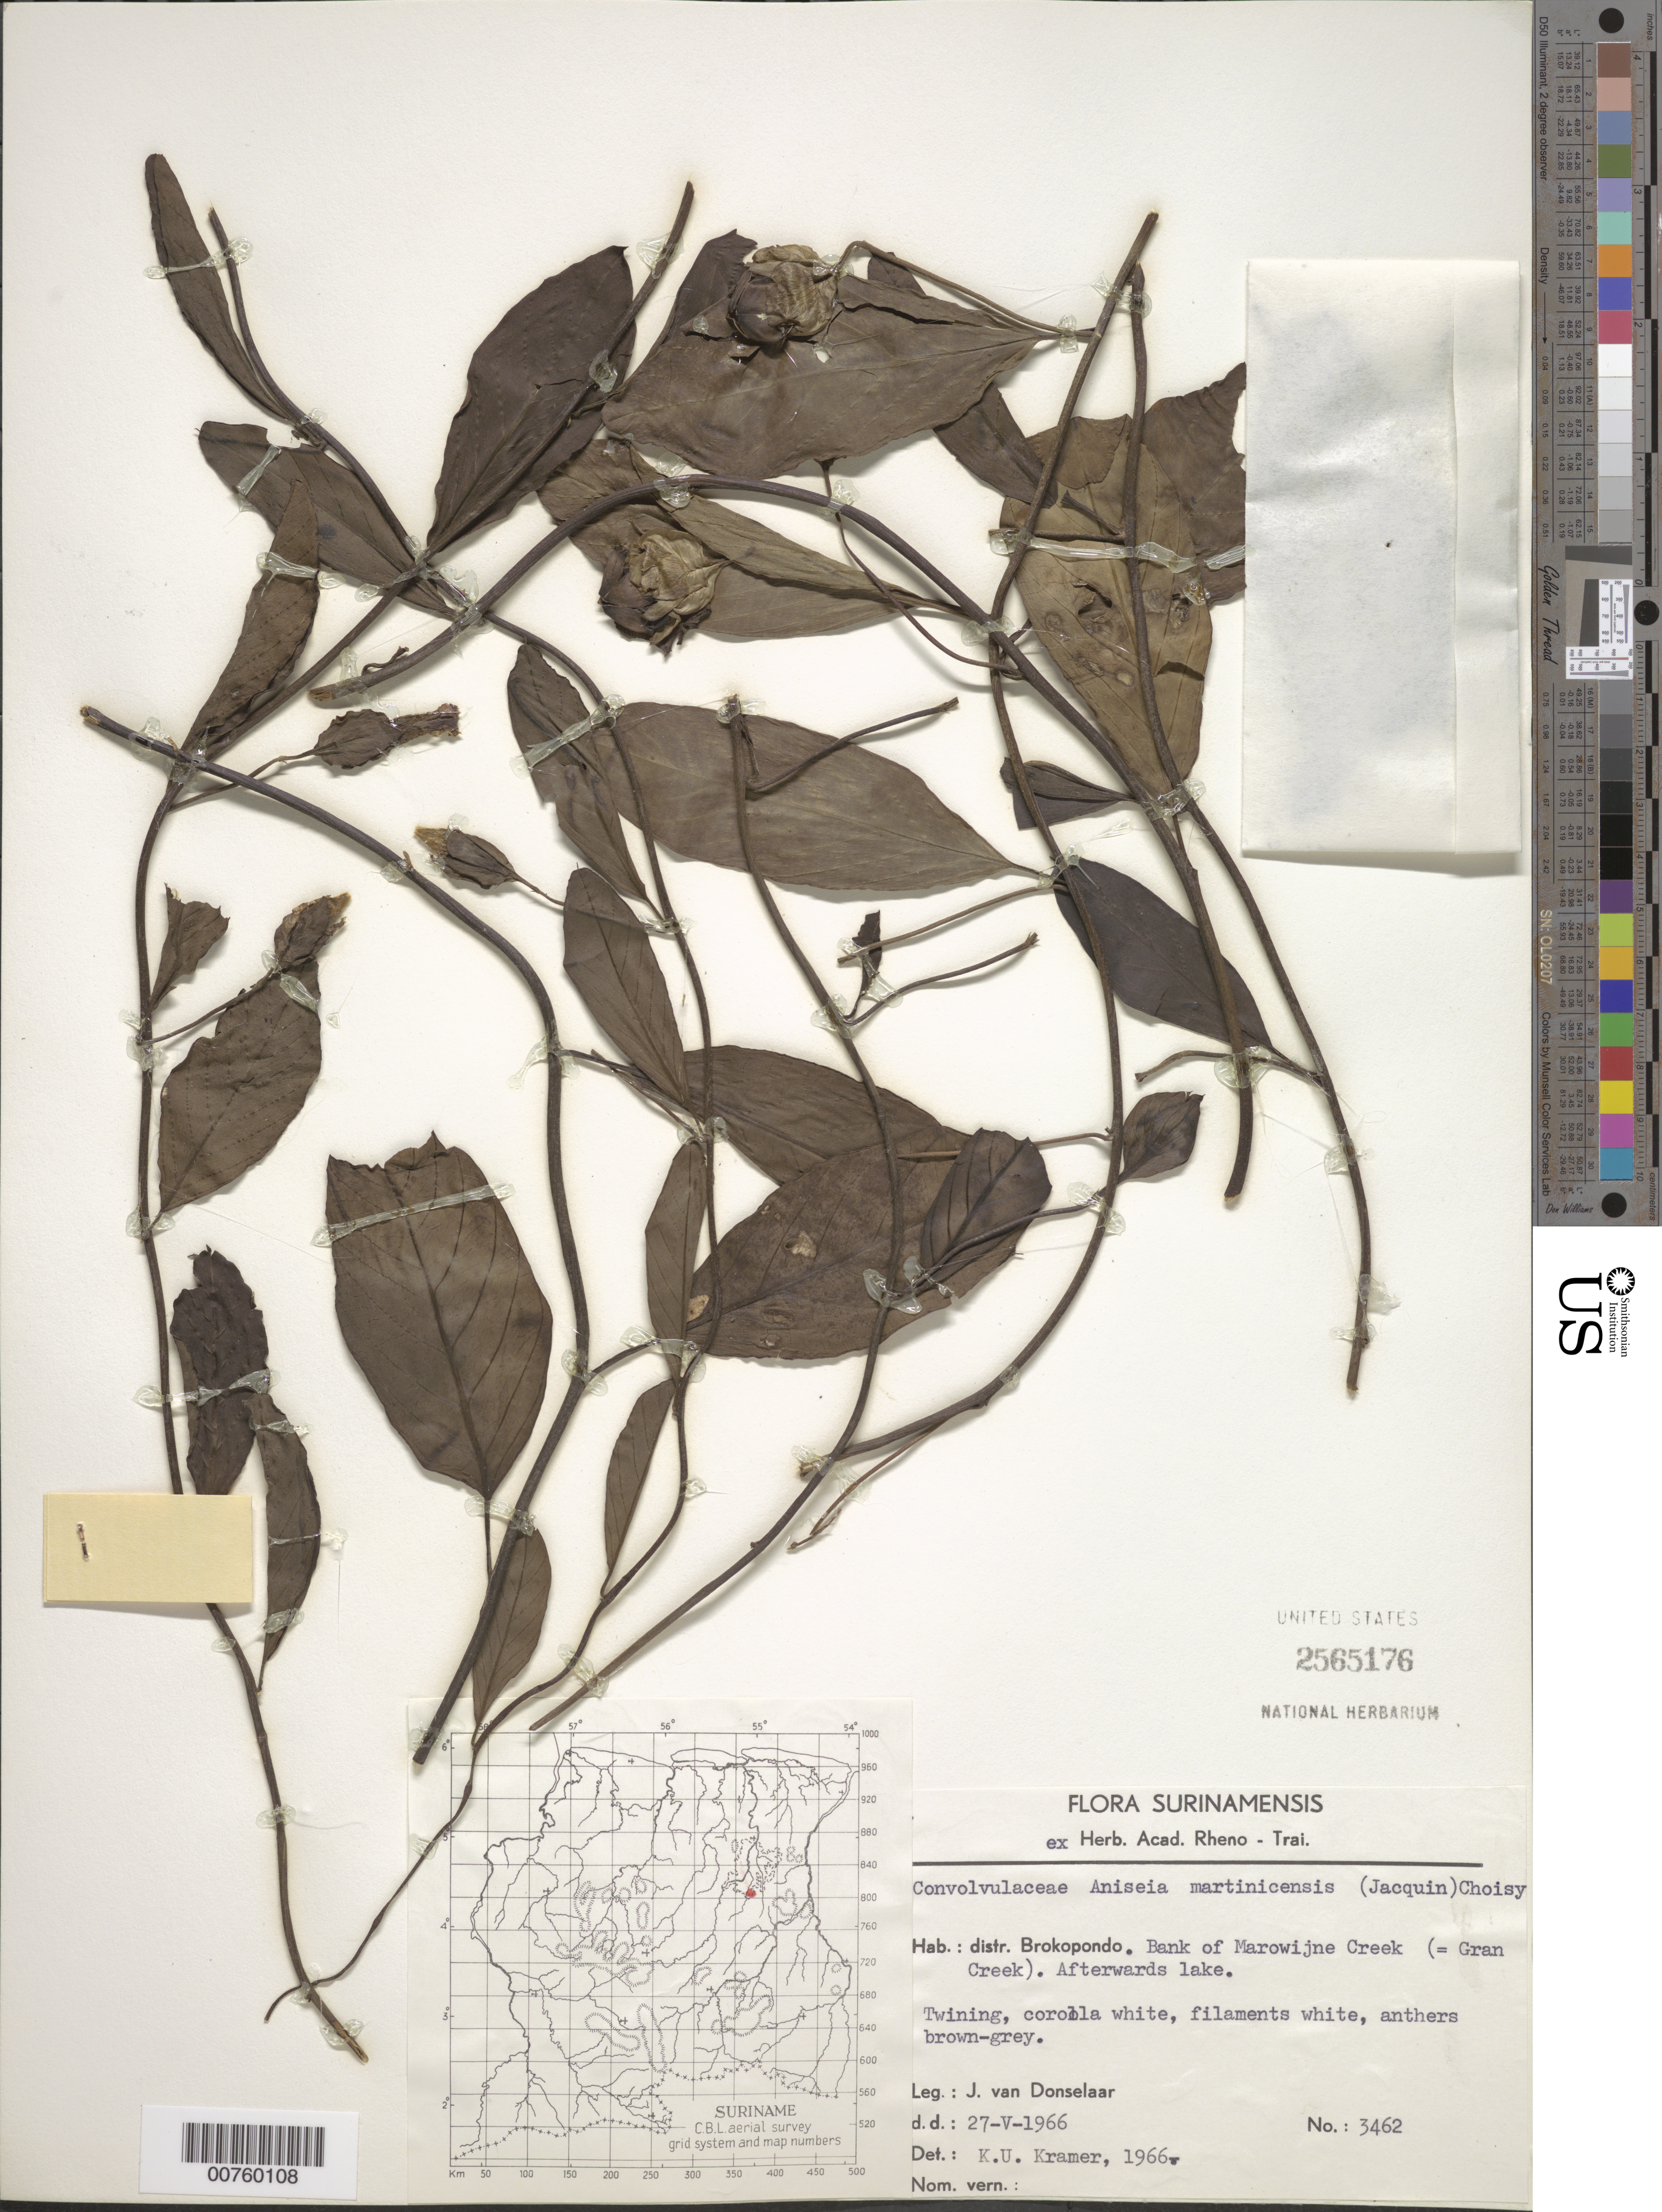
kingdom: Plantae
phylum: Tracheophyta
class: Magnoliopsida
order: Solanales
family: Convolvulaceae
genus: Aniseia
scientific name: Aniseia martinicensis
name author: (Jacq.) Choisy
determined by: Kramer, K. U.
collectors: J. Donselaar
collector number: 3462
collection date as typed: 27-May-66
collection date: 1966-05-27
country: Suriname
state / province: Brokopondo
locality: Marowijne Creek (=Gran Creek), Afterwards Lake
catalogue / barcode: US 2565176